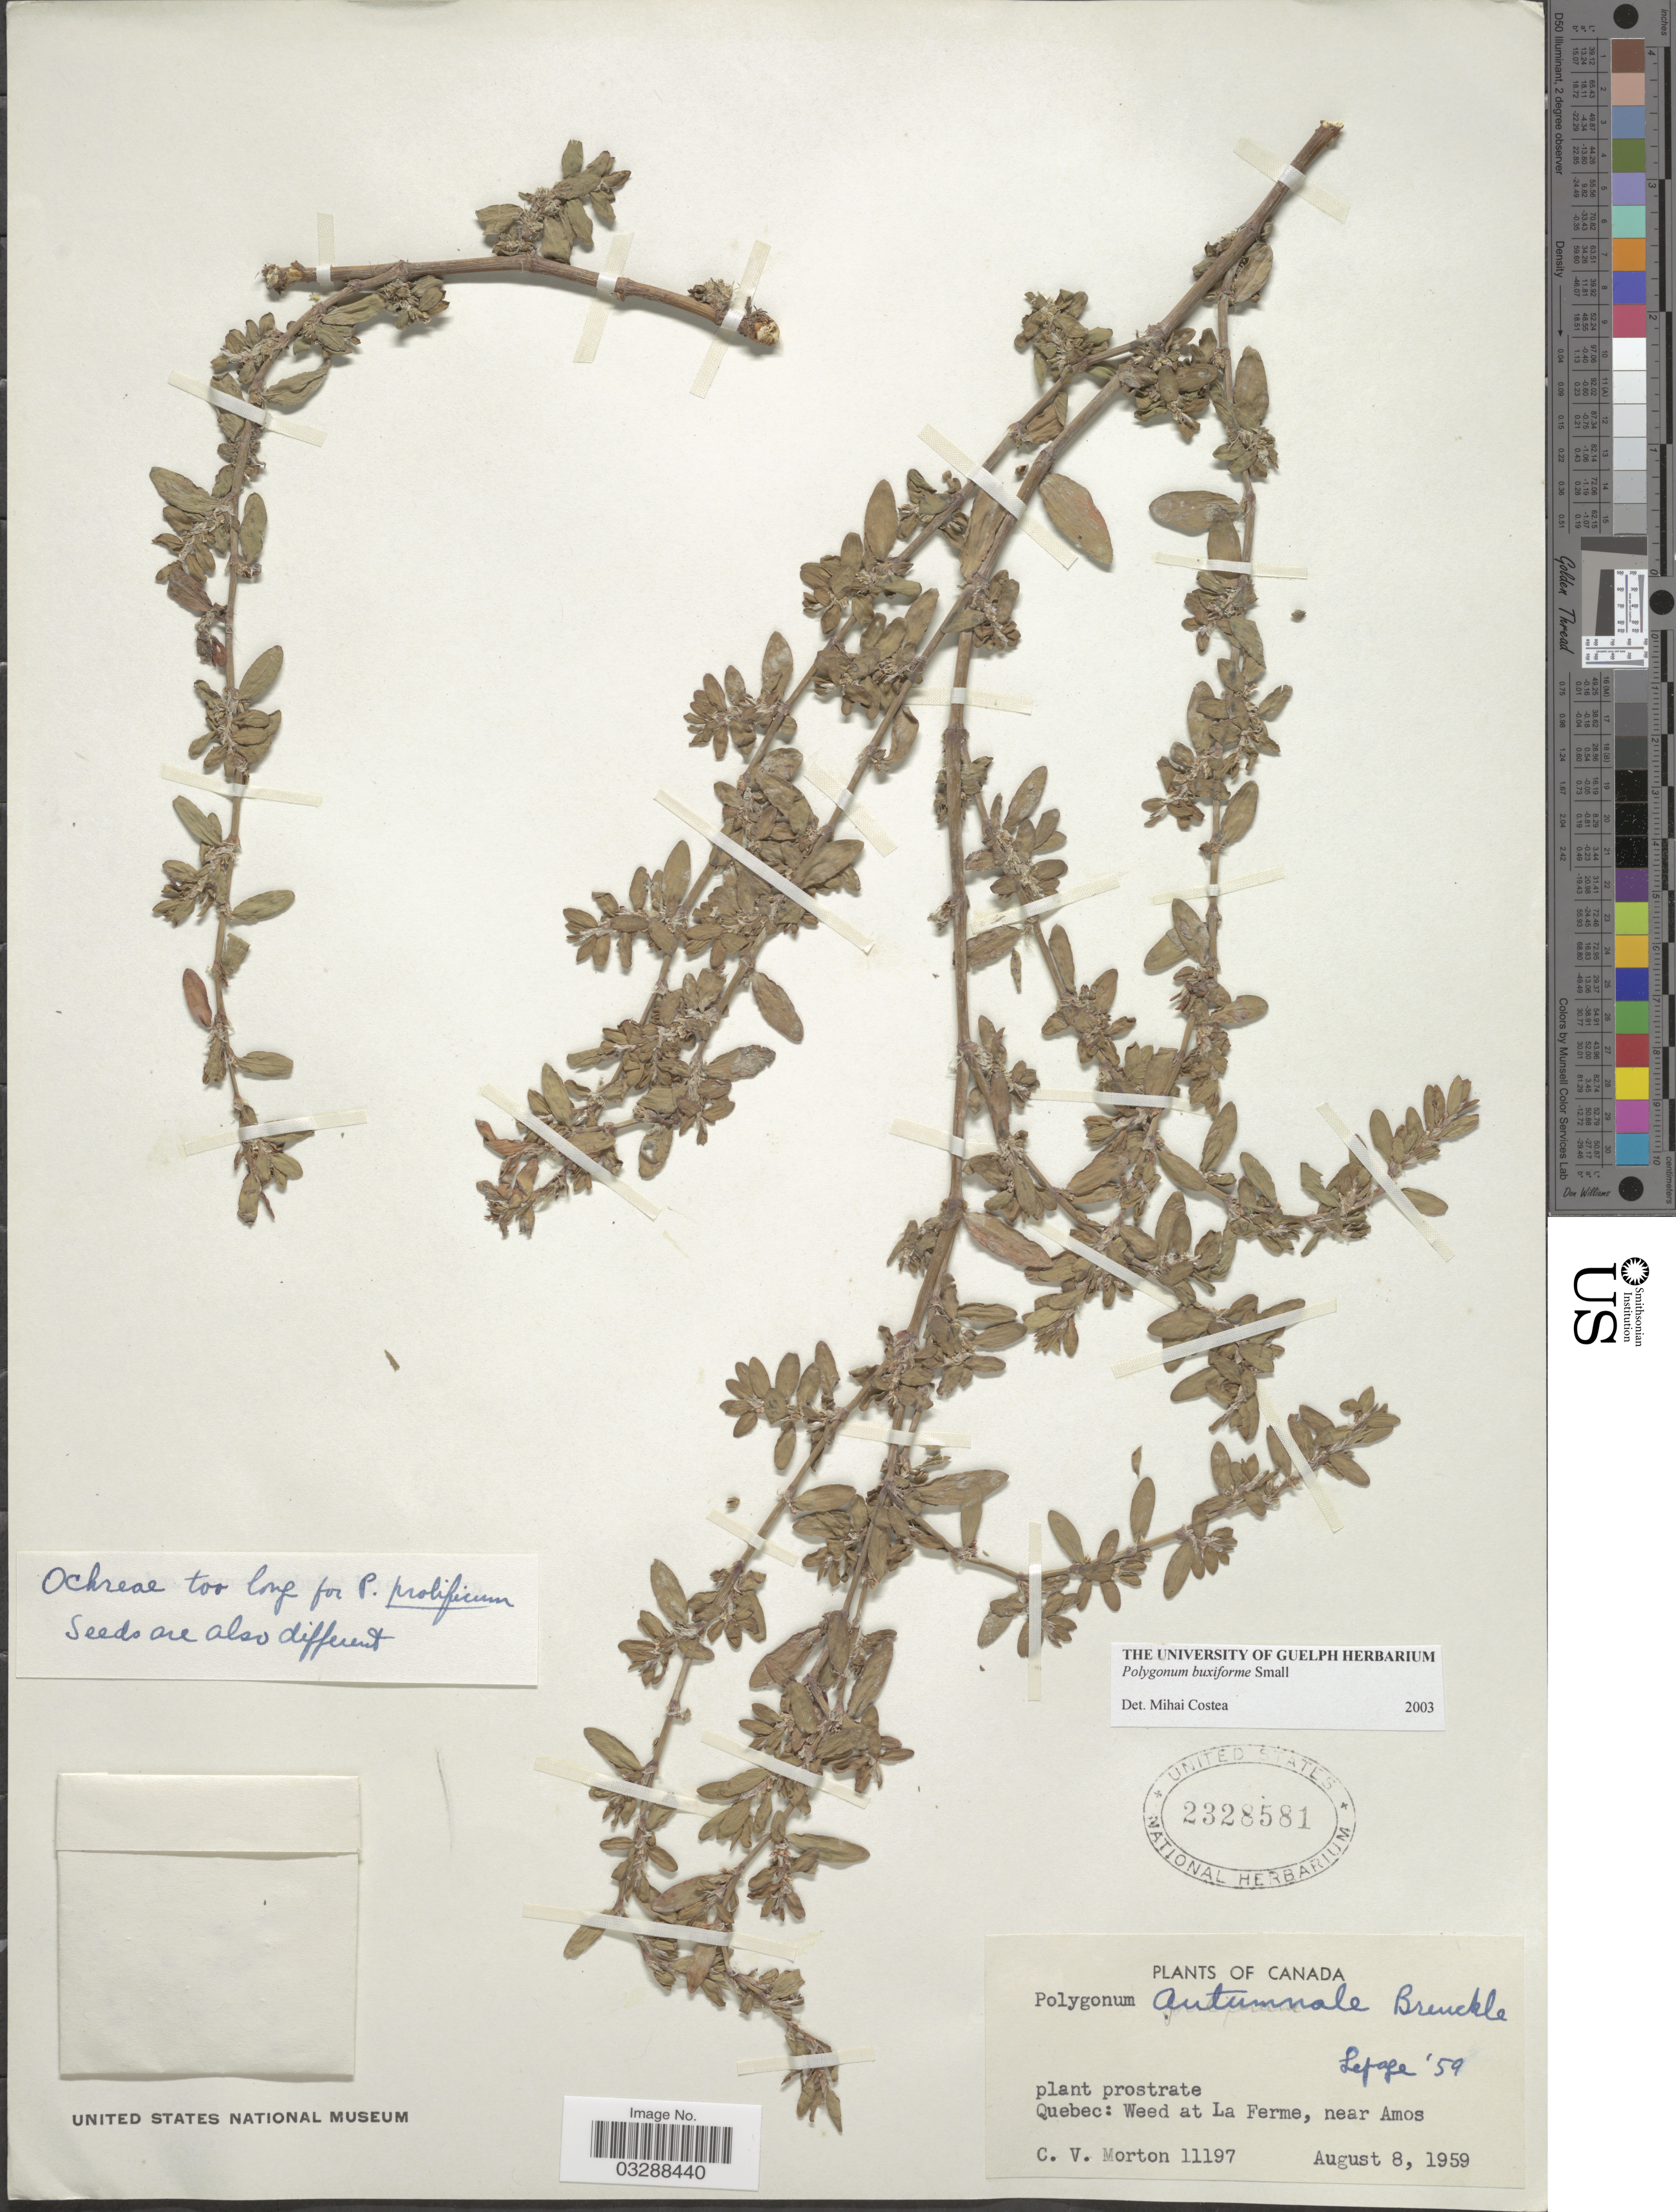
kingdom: Plantae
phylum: Tracheophyta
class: Magnoliopsida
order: Caryophyllales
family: Polygonaceae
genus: Polygonum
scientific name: Polygonum buxiforme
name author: Small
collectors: C. V. Morton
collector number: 11197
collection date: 1959-08-08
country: Canada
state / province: Quebec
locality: Weed at La Ferme, near Amos.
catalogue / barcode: US 2328581